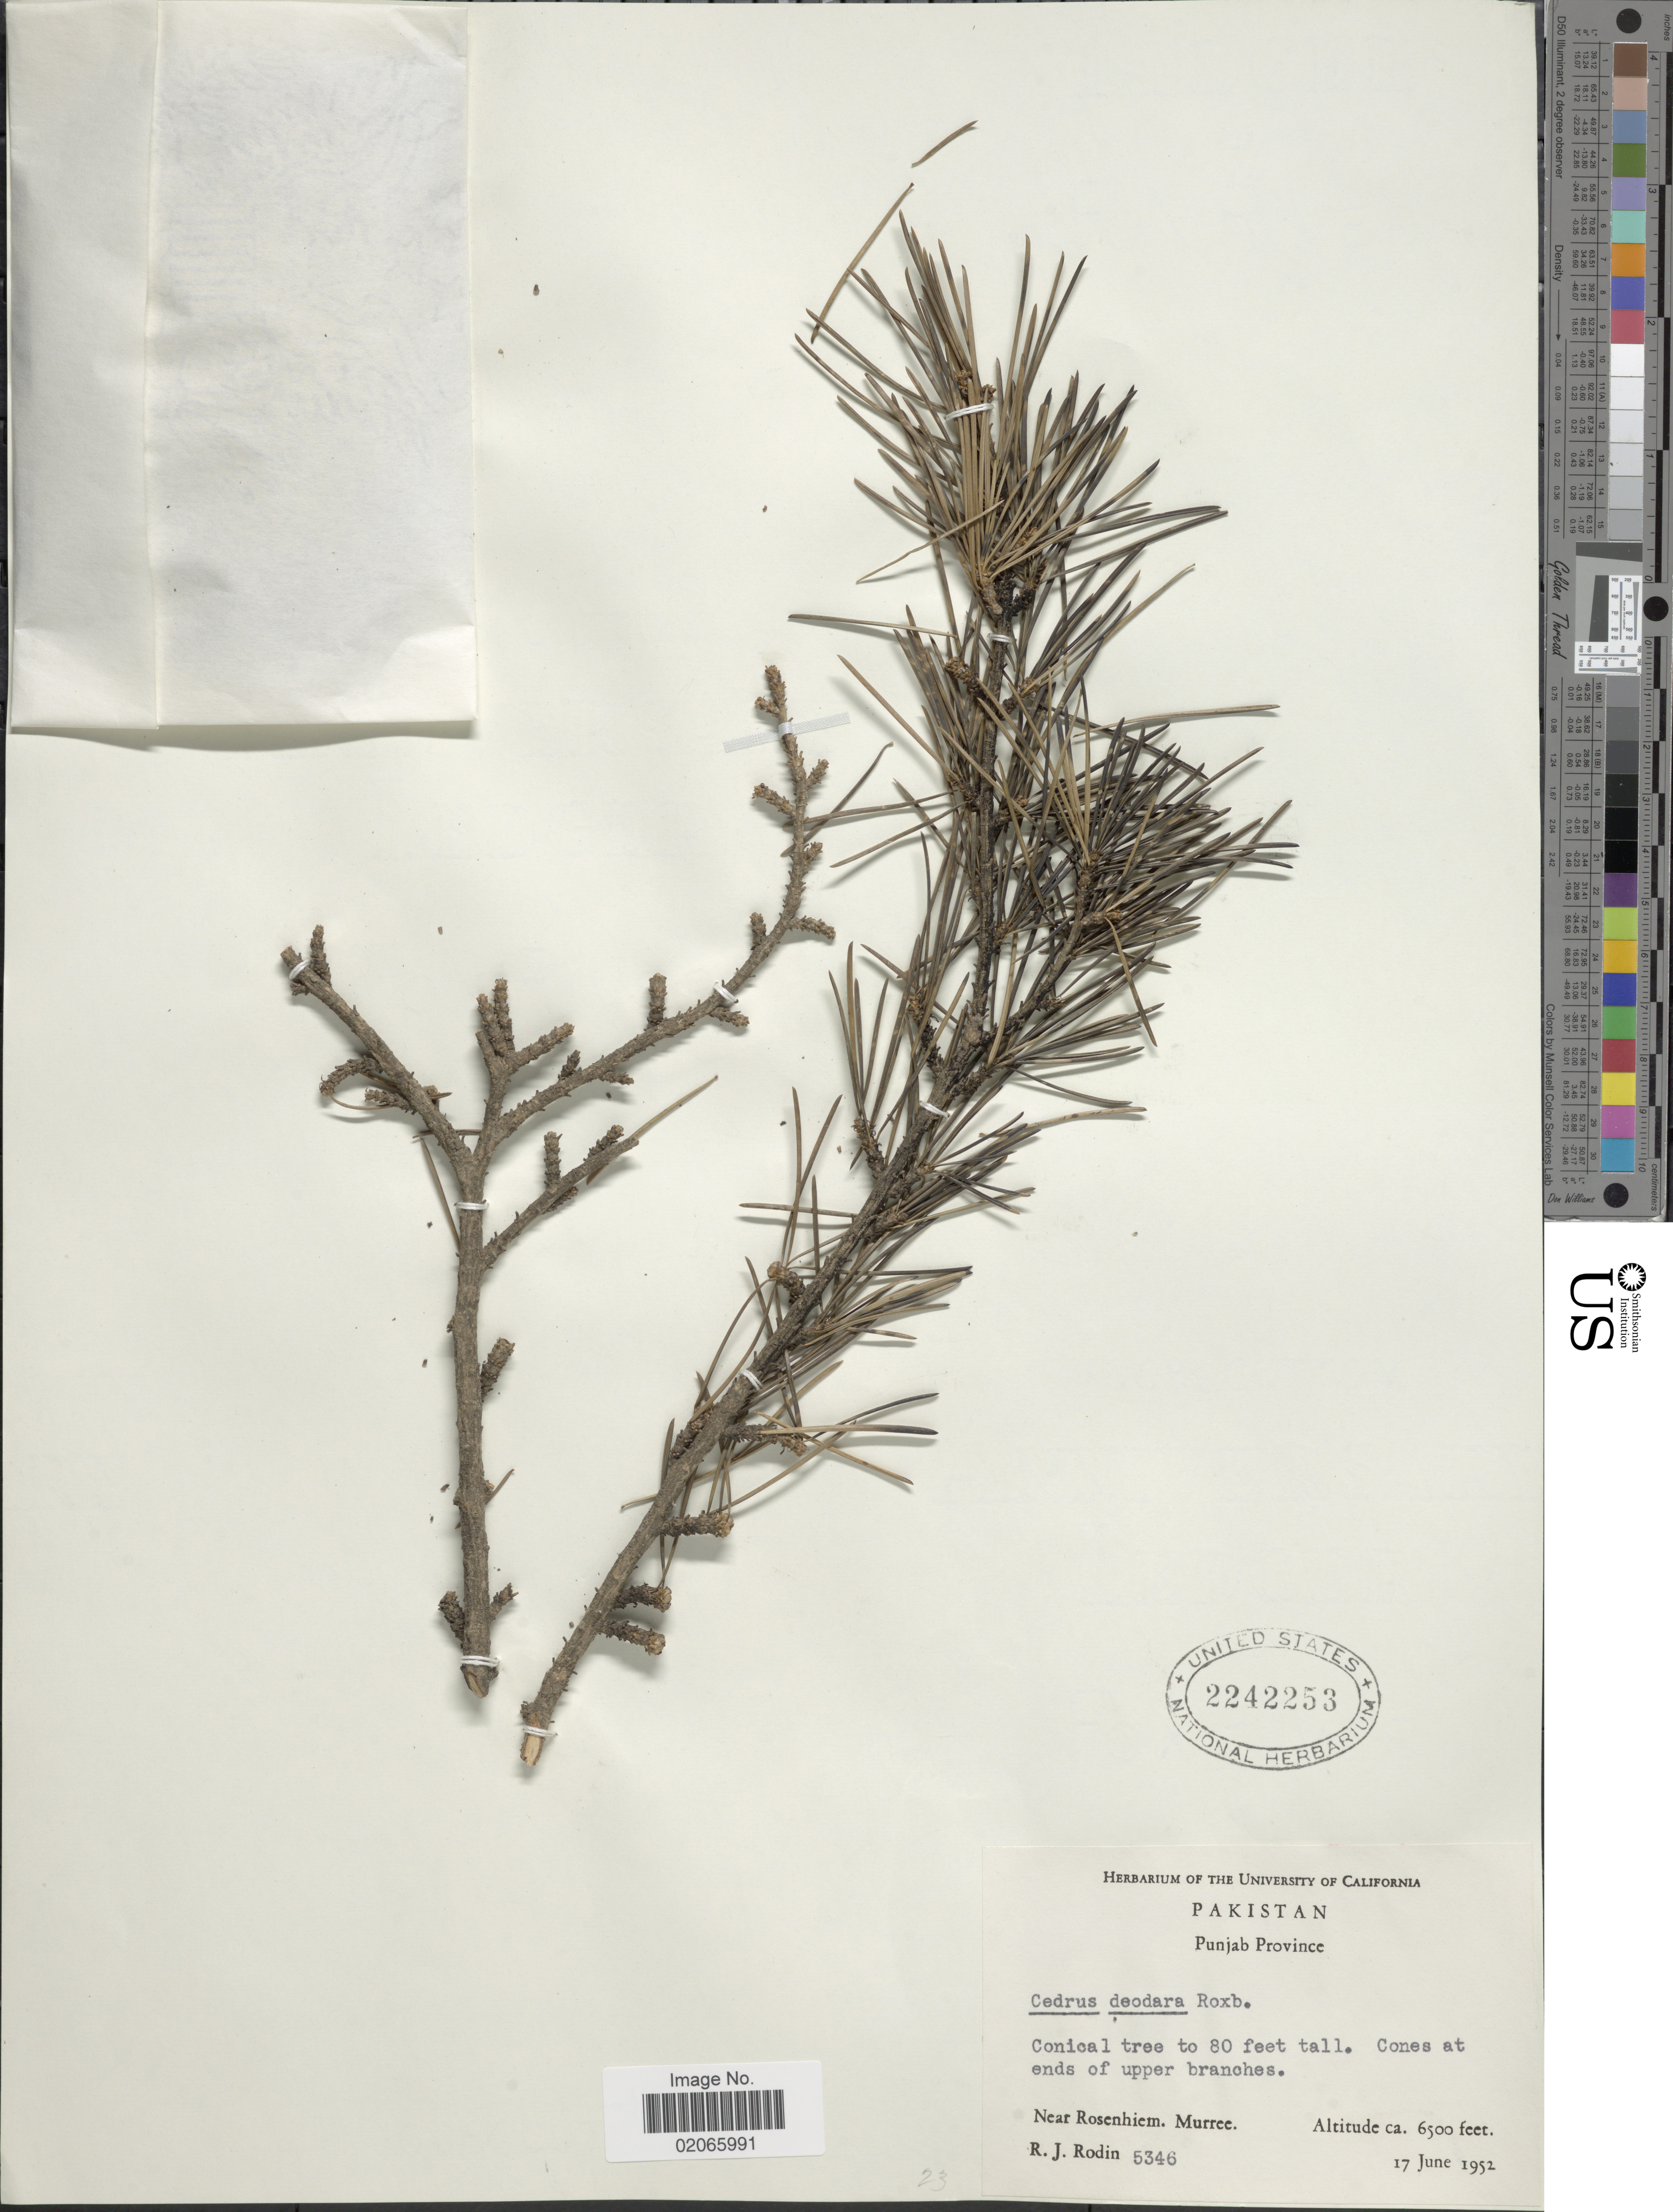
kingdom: Plantae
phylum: Tracheophyta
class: Pinopsida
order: Pinales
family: Pinaceae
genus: Cedrus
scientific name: Cedrus deodara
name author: (Roxb. ex D. Don) G. Don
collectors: R. J. Rodin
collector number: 5346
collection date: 1952-06-17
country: Pakistan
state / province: Punjab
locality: Near Rosenhiem. Murree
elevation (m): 1981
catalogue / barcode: US 2242253